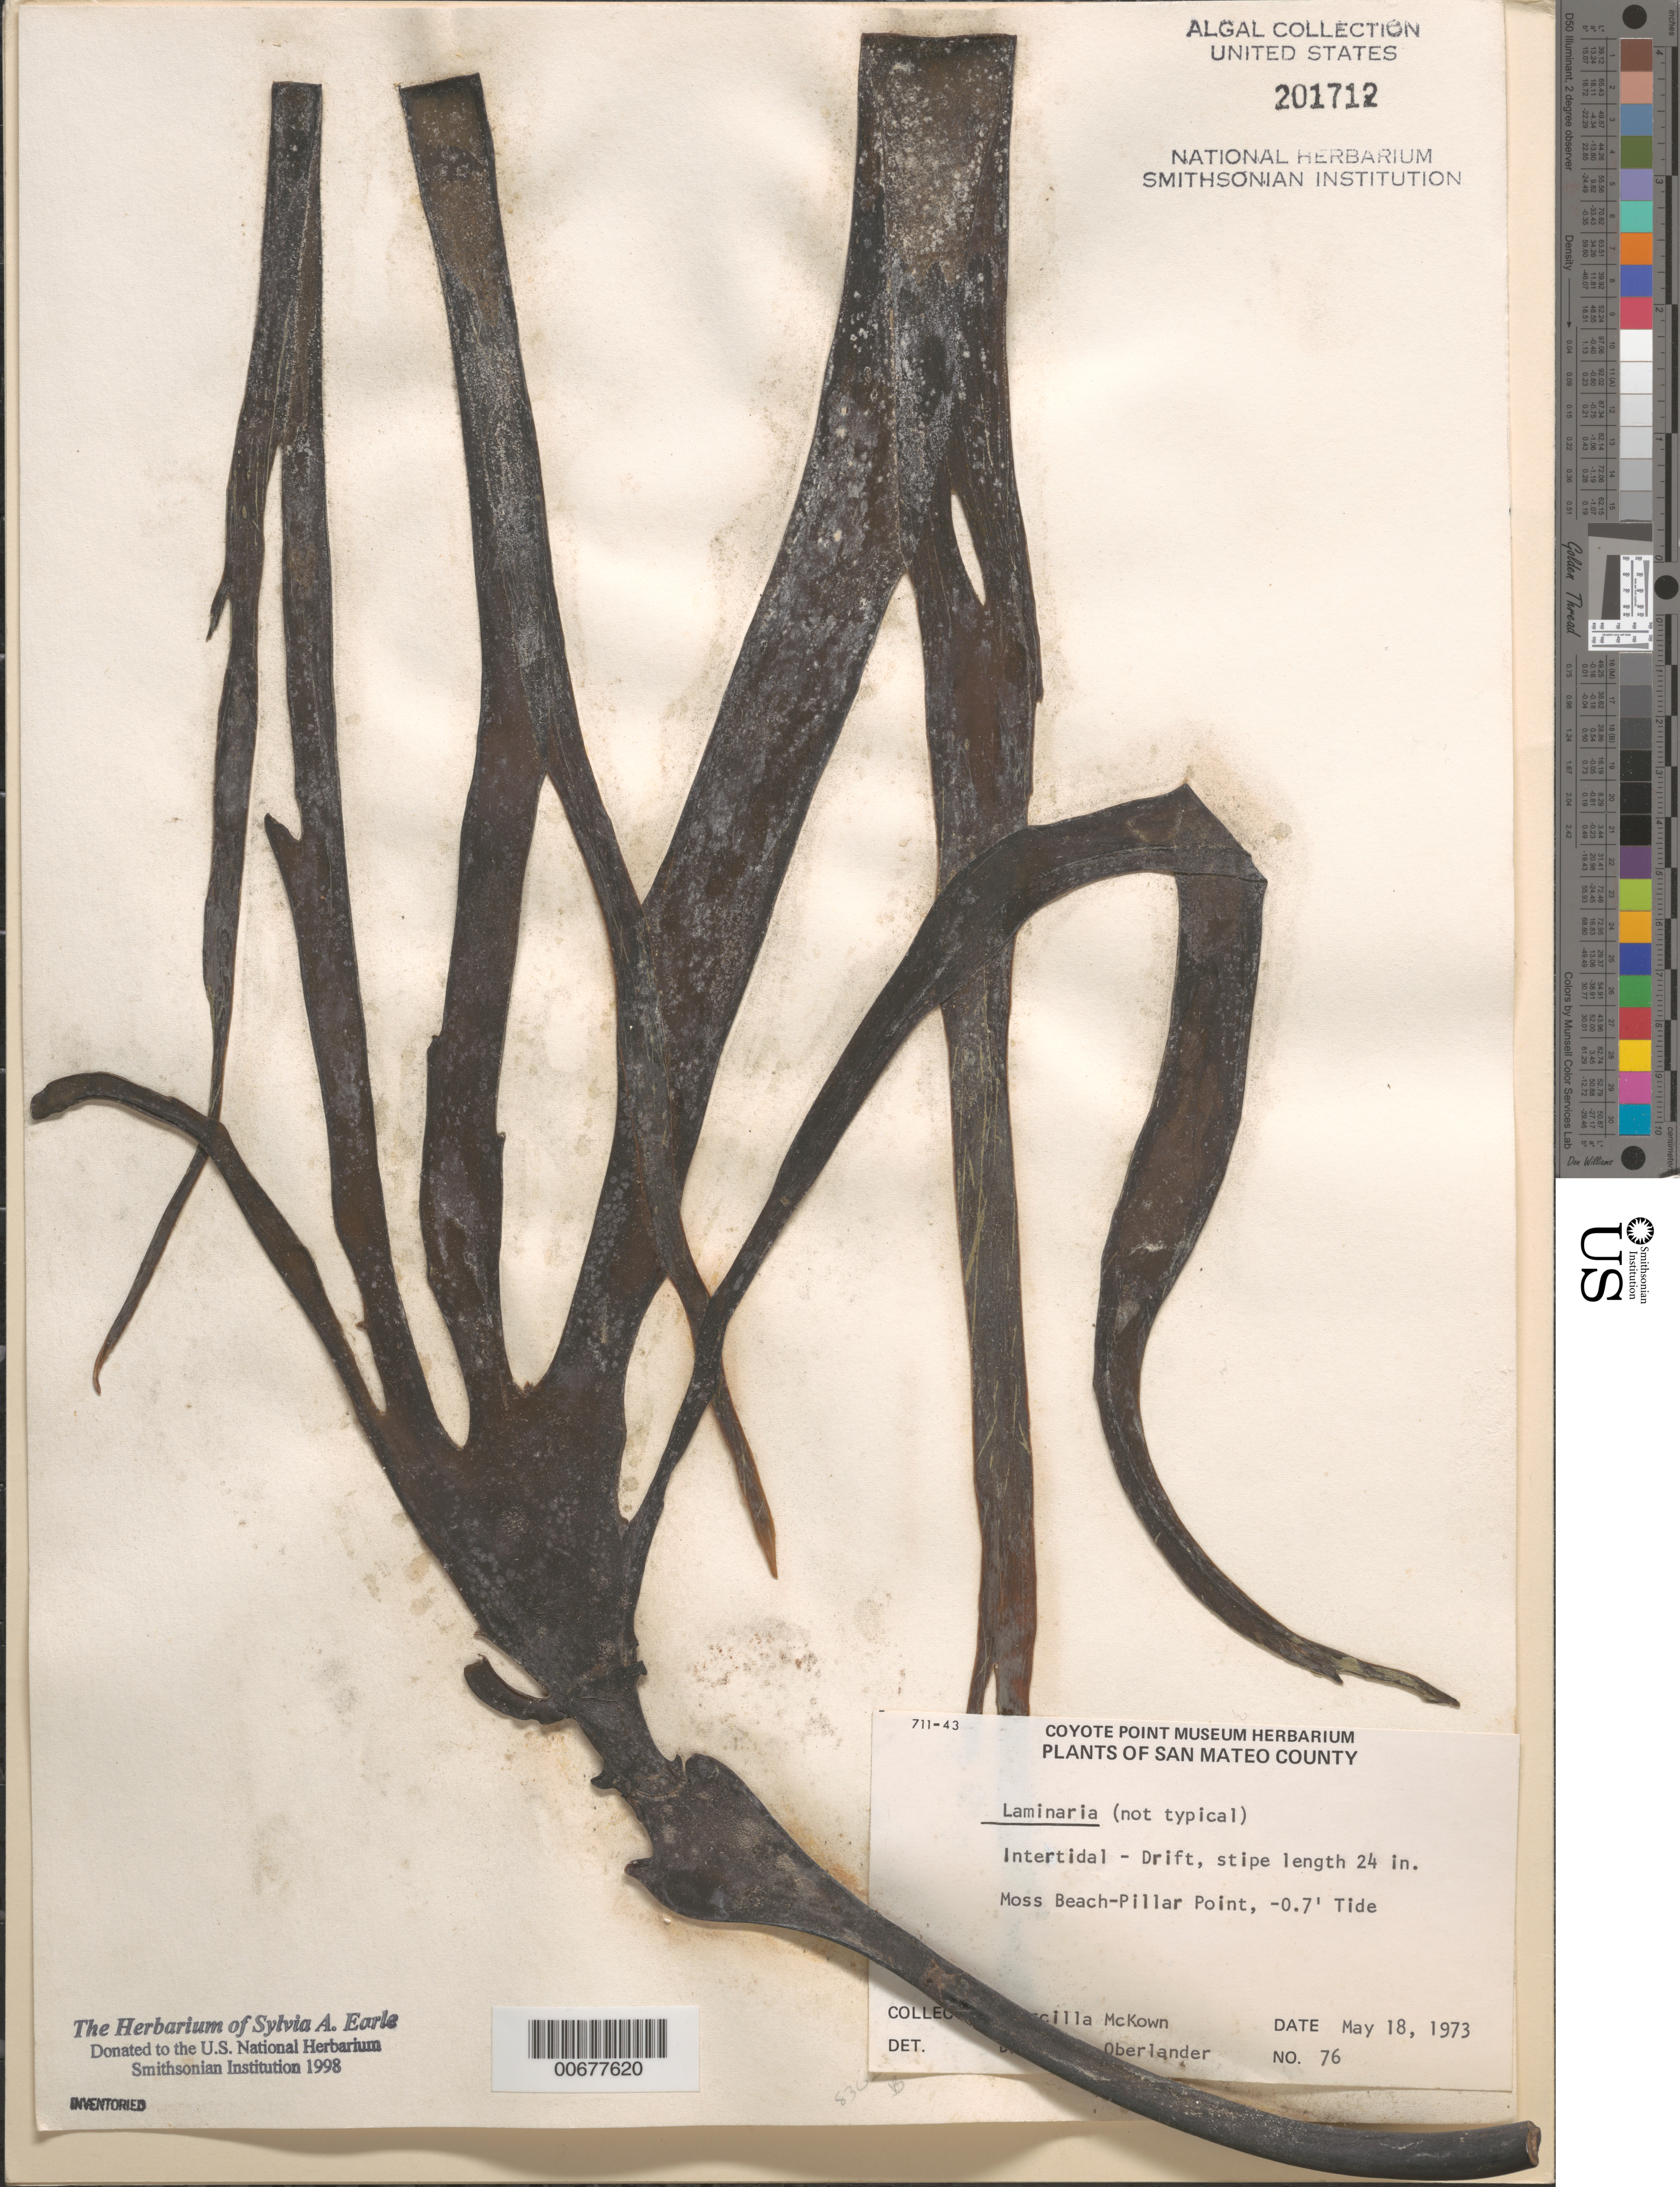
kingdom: Chromista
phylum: Ochrophyta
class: Phaeophyceae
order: Laminariales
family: Laminariaceae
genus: Laminaria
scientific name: Laminaria sp.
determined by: Oberlander, G. T.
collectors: P. McKown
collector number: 76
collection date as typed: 18 May 1973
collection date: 1973-05-18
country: United States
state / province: California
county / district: San Mateo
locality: Moss Beach, Pillar Point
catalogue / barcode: US 201712